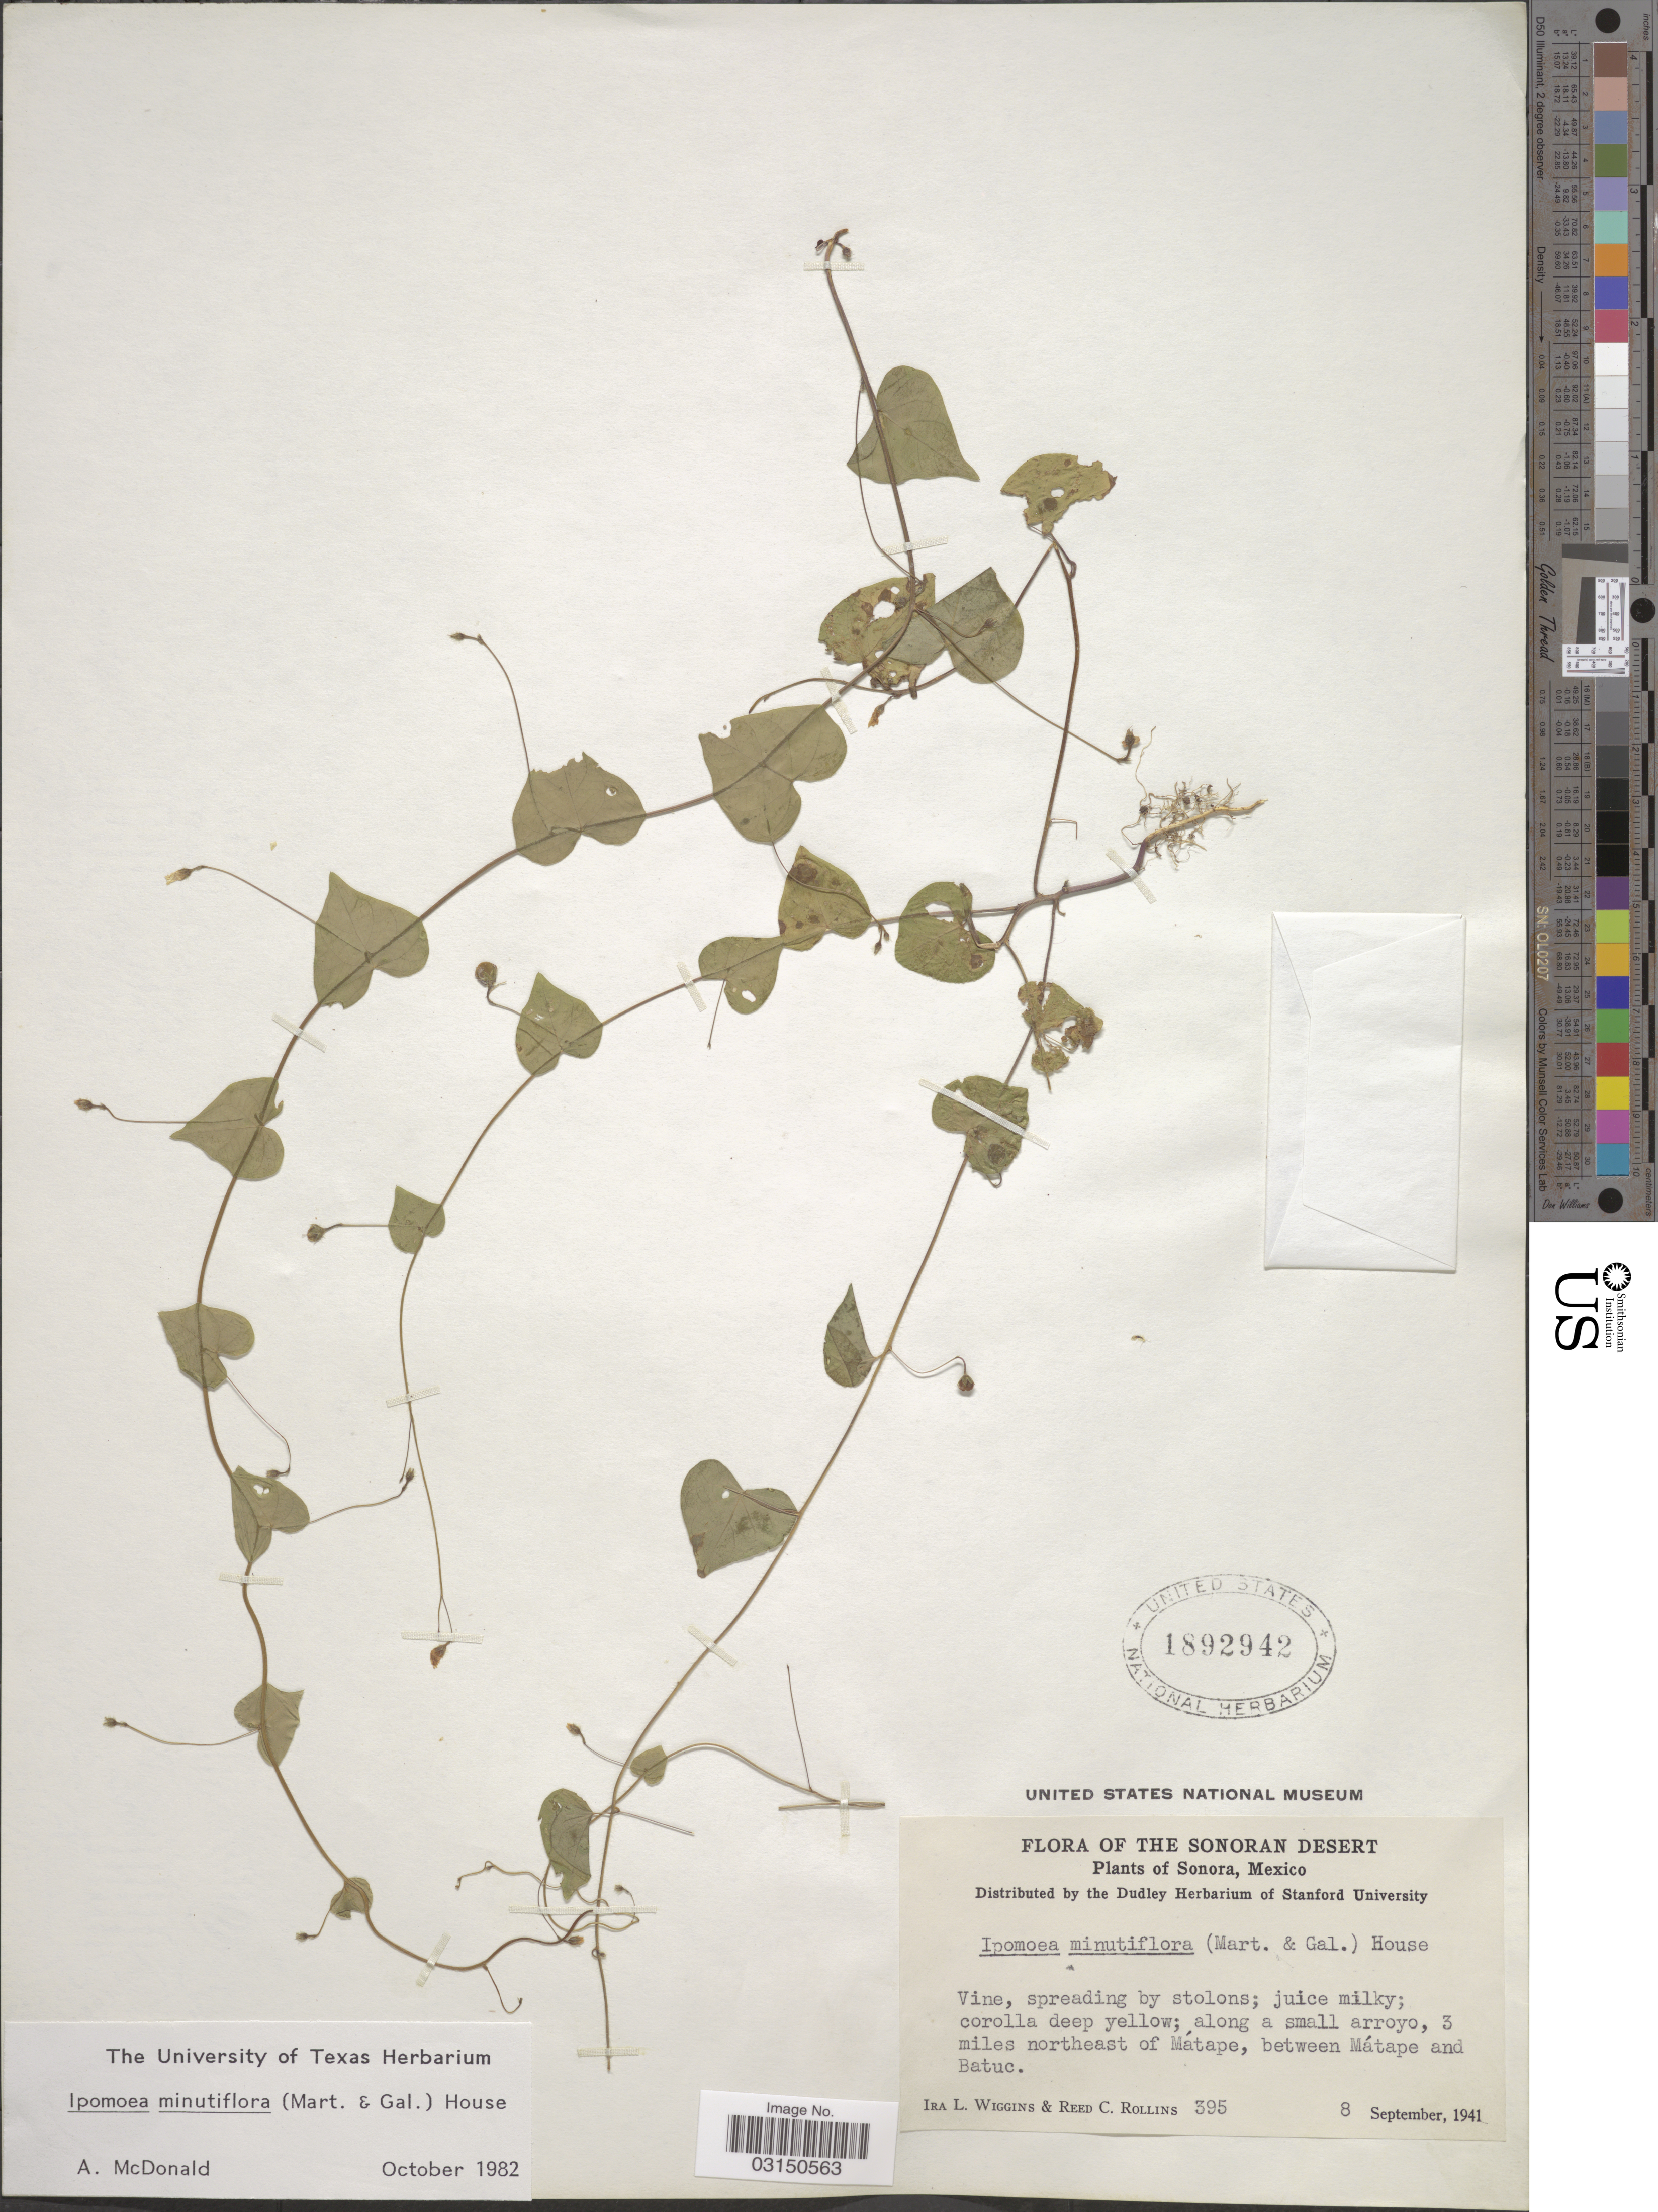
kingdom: Plantae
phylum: Tracheophyta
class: Magnoliopsida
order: Solanales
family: Convolvulaceae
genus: Ipomoea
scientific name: Ipomoea minutiflora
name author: (M. Martens) House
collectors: I. L. Wiggins & R. C. Rollins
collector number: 395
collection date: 1941-09-08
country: Mexico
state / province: Sonora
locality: The Sonoran Desert. 3 miles northeast of Mátape, between Mátape and Batuc.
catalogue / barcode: US 1892942